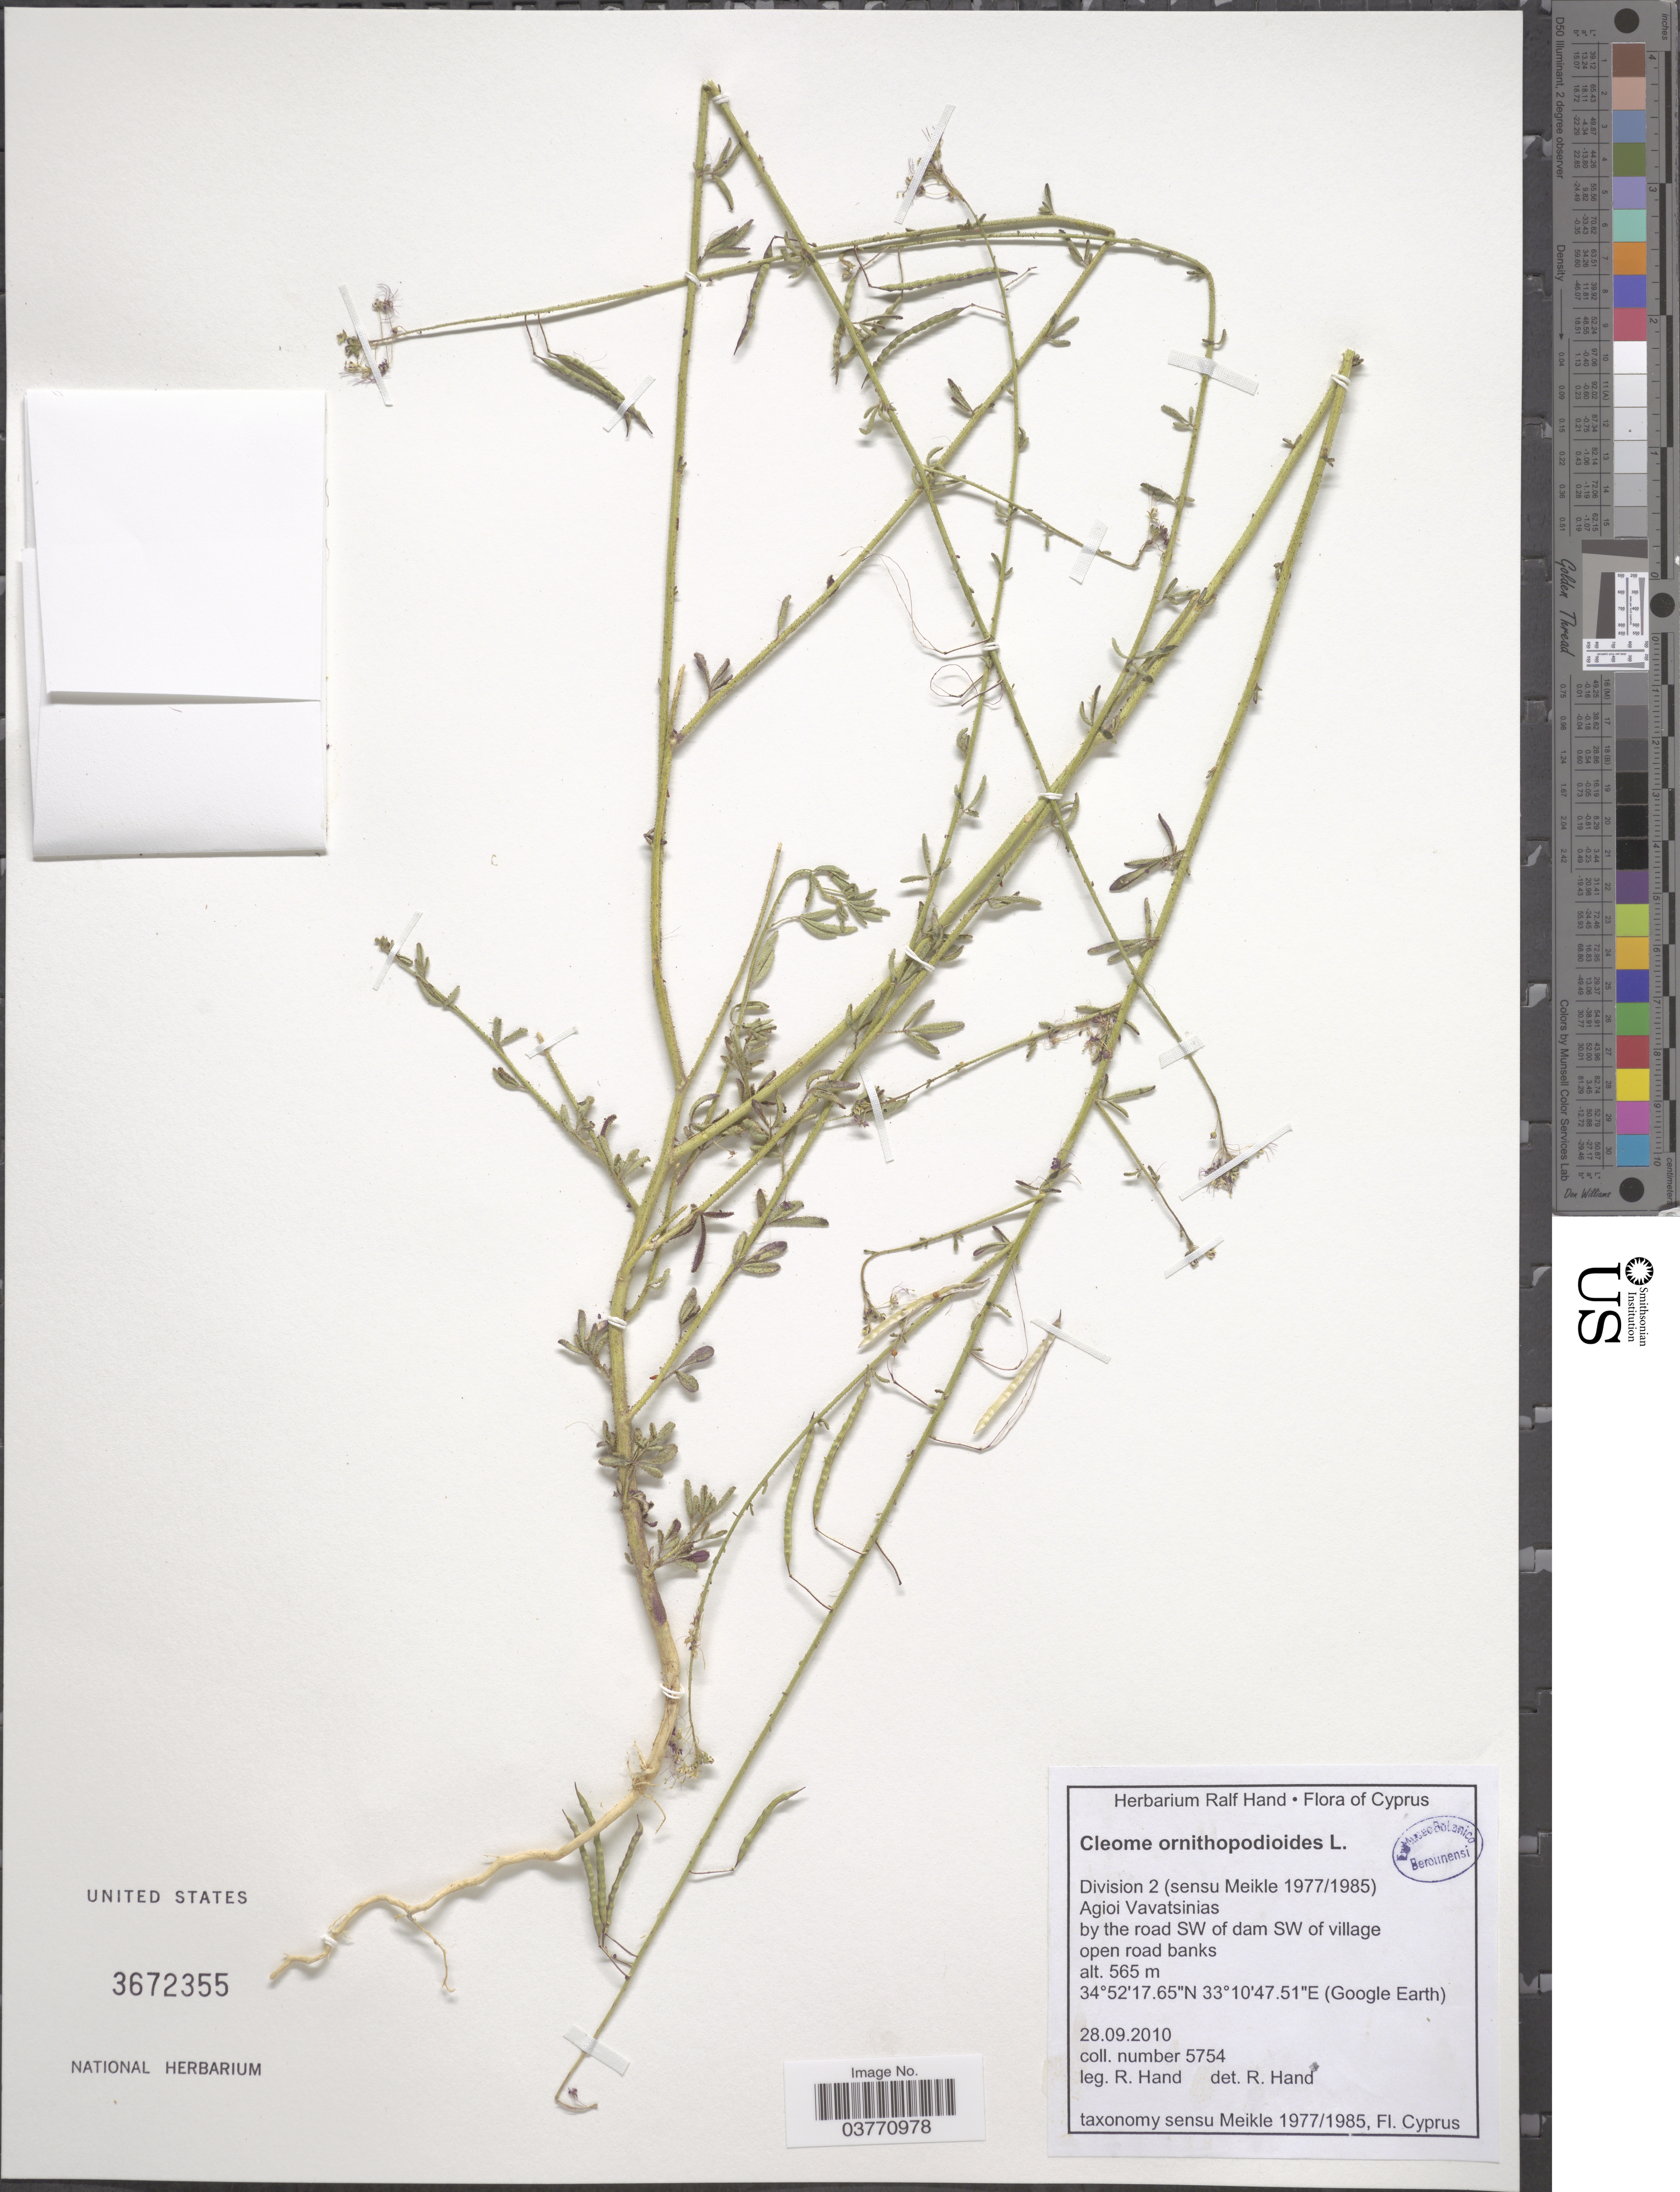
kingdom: Plantae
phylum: Tracheophyta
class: Magnoliopsida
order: Brassicales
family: Cleomaceae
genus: Cleome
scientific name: Cleome ornithopodioides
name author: L.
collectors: R. Hand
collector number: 5754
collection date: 2010-09-28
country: Cyprus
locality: Division 2 (sensu Meikle 1977/1985). [unsure placement] Agioi Vavatsinias by the road SW of dam SW of village open roads banks.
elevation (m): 565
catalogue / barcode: US 3672355